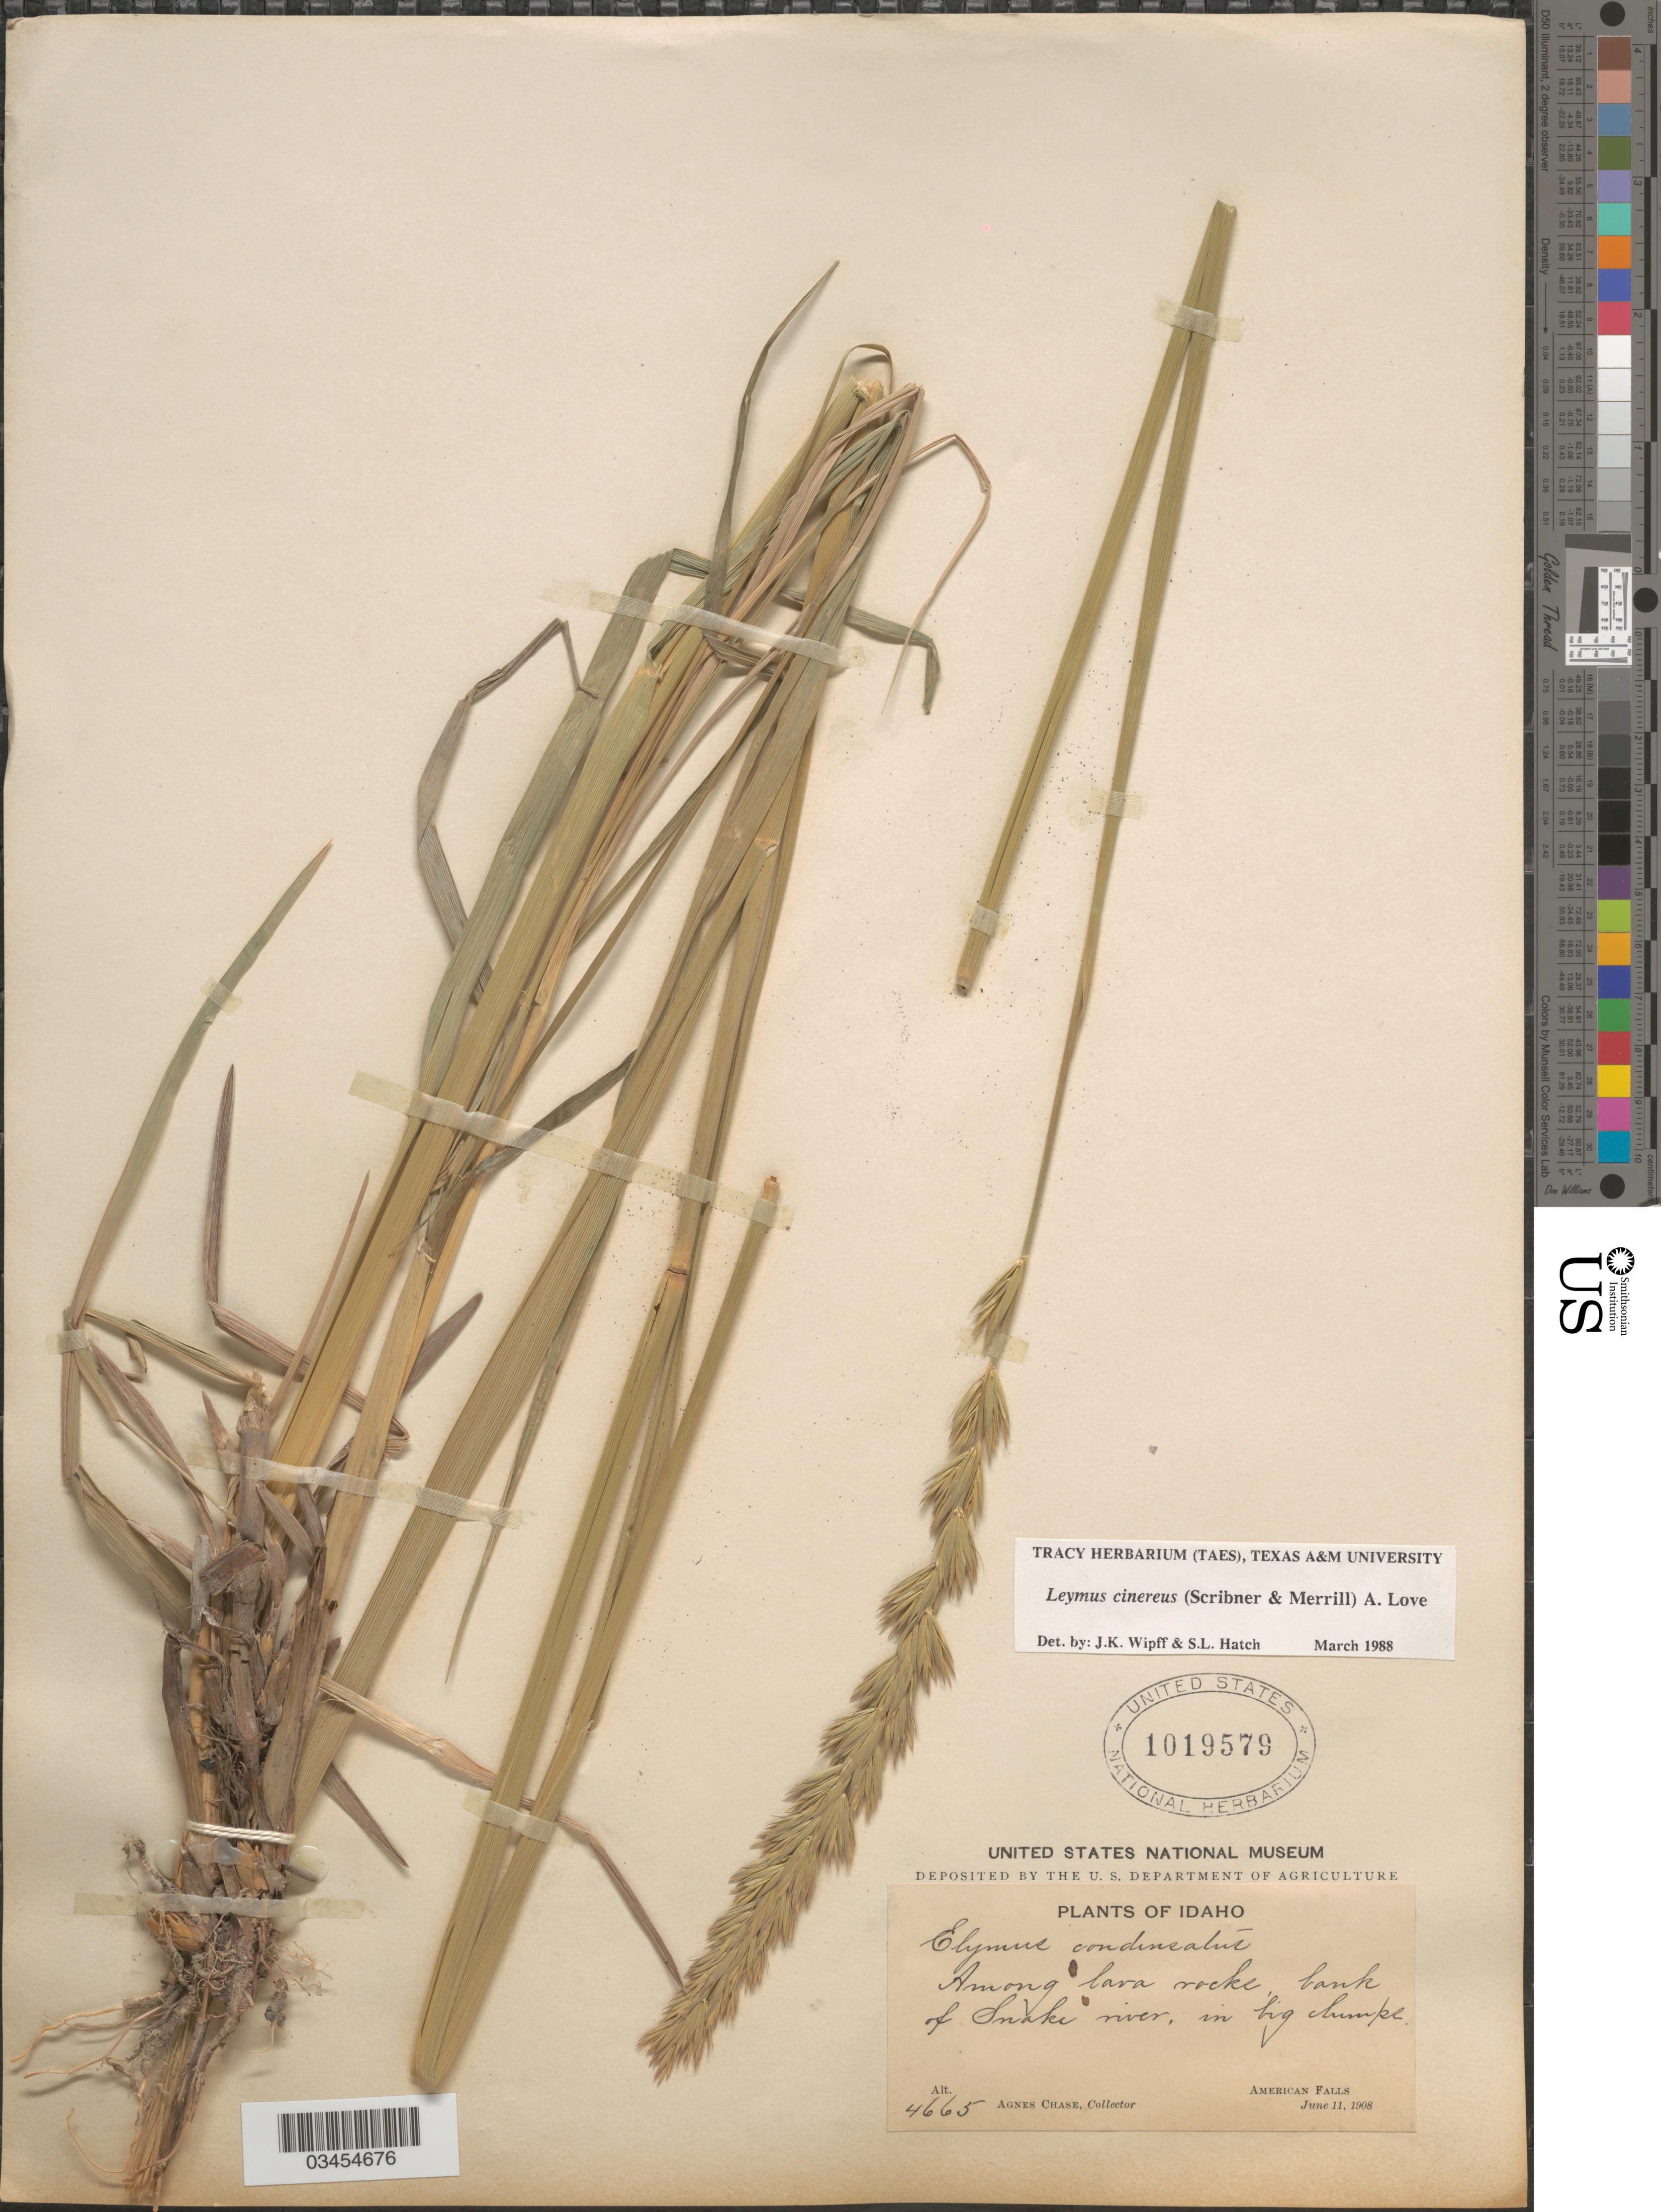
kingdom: Plantae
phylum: Tracheophyta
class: Liliopsida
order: Poales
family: Poaceae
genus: Leymus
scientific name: Leymus cinereus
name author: (Scribn. & Merr.) Á. Löve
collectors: A. Chase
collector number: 4665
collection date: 1908-06-11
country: United States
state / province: Idaho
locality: Among lava rocks, bank of Snake river, in big clumps. American Falls.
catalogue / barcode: US 1019579